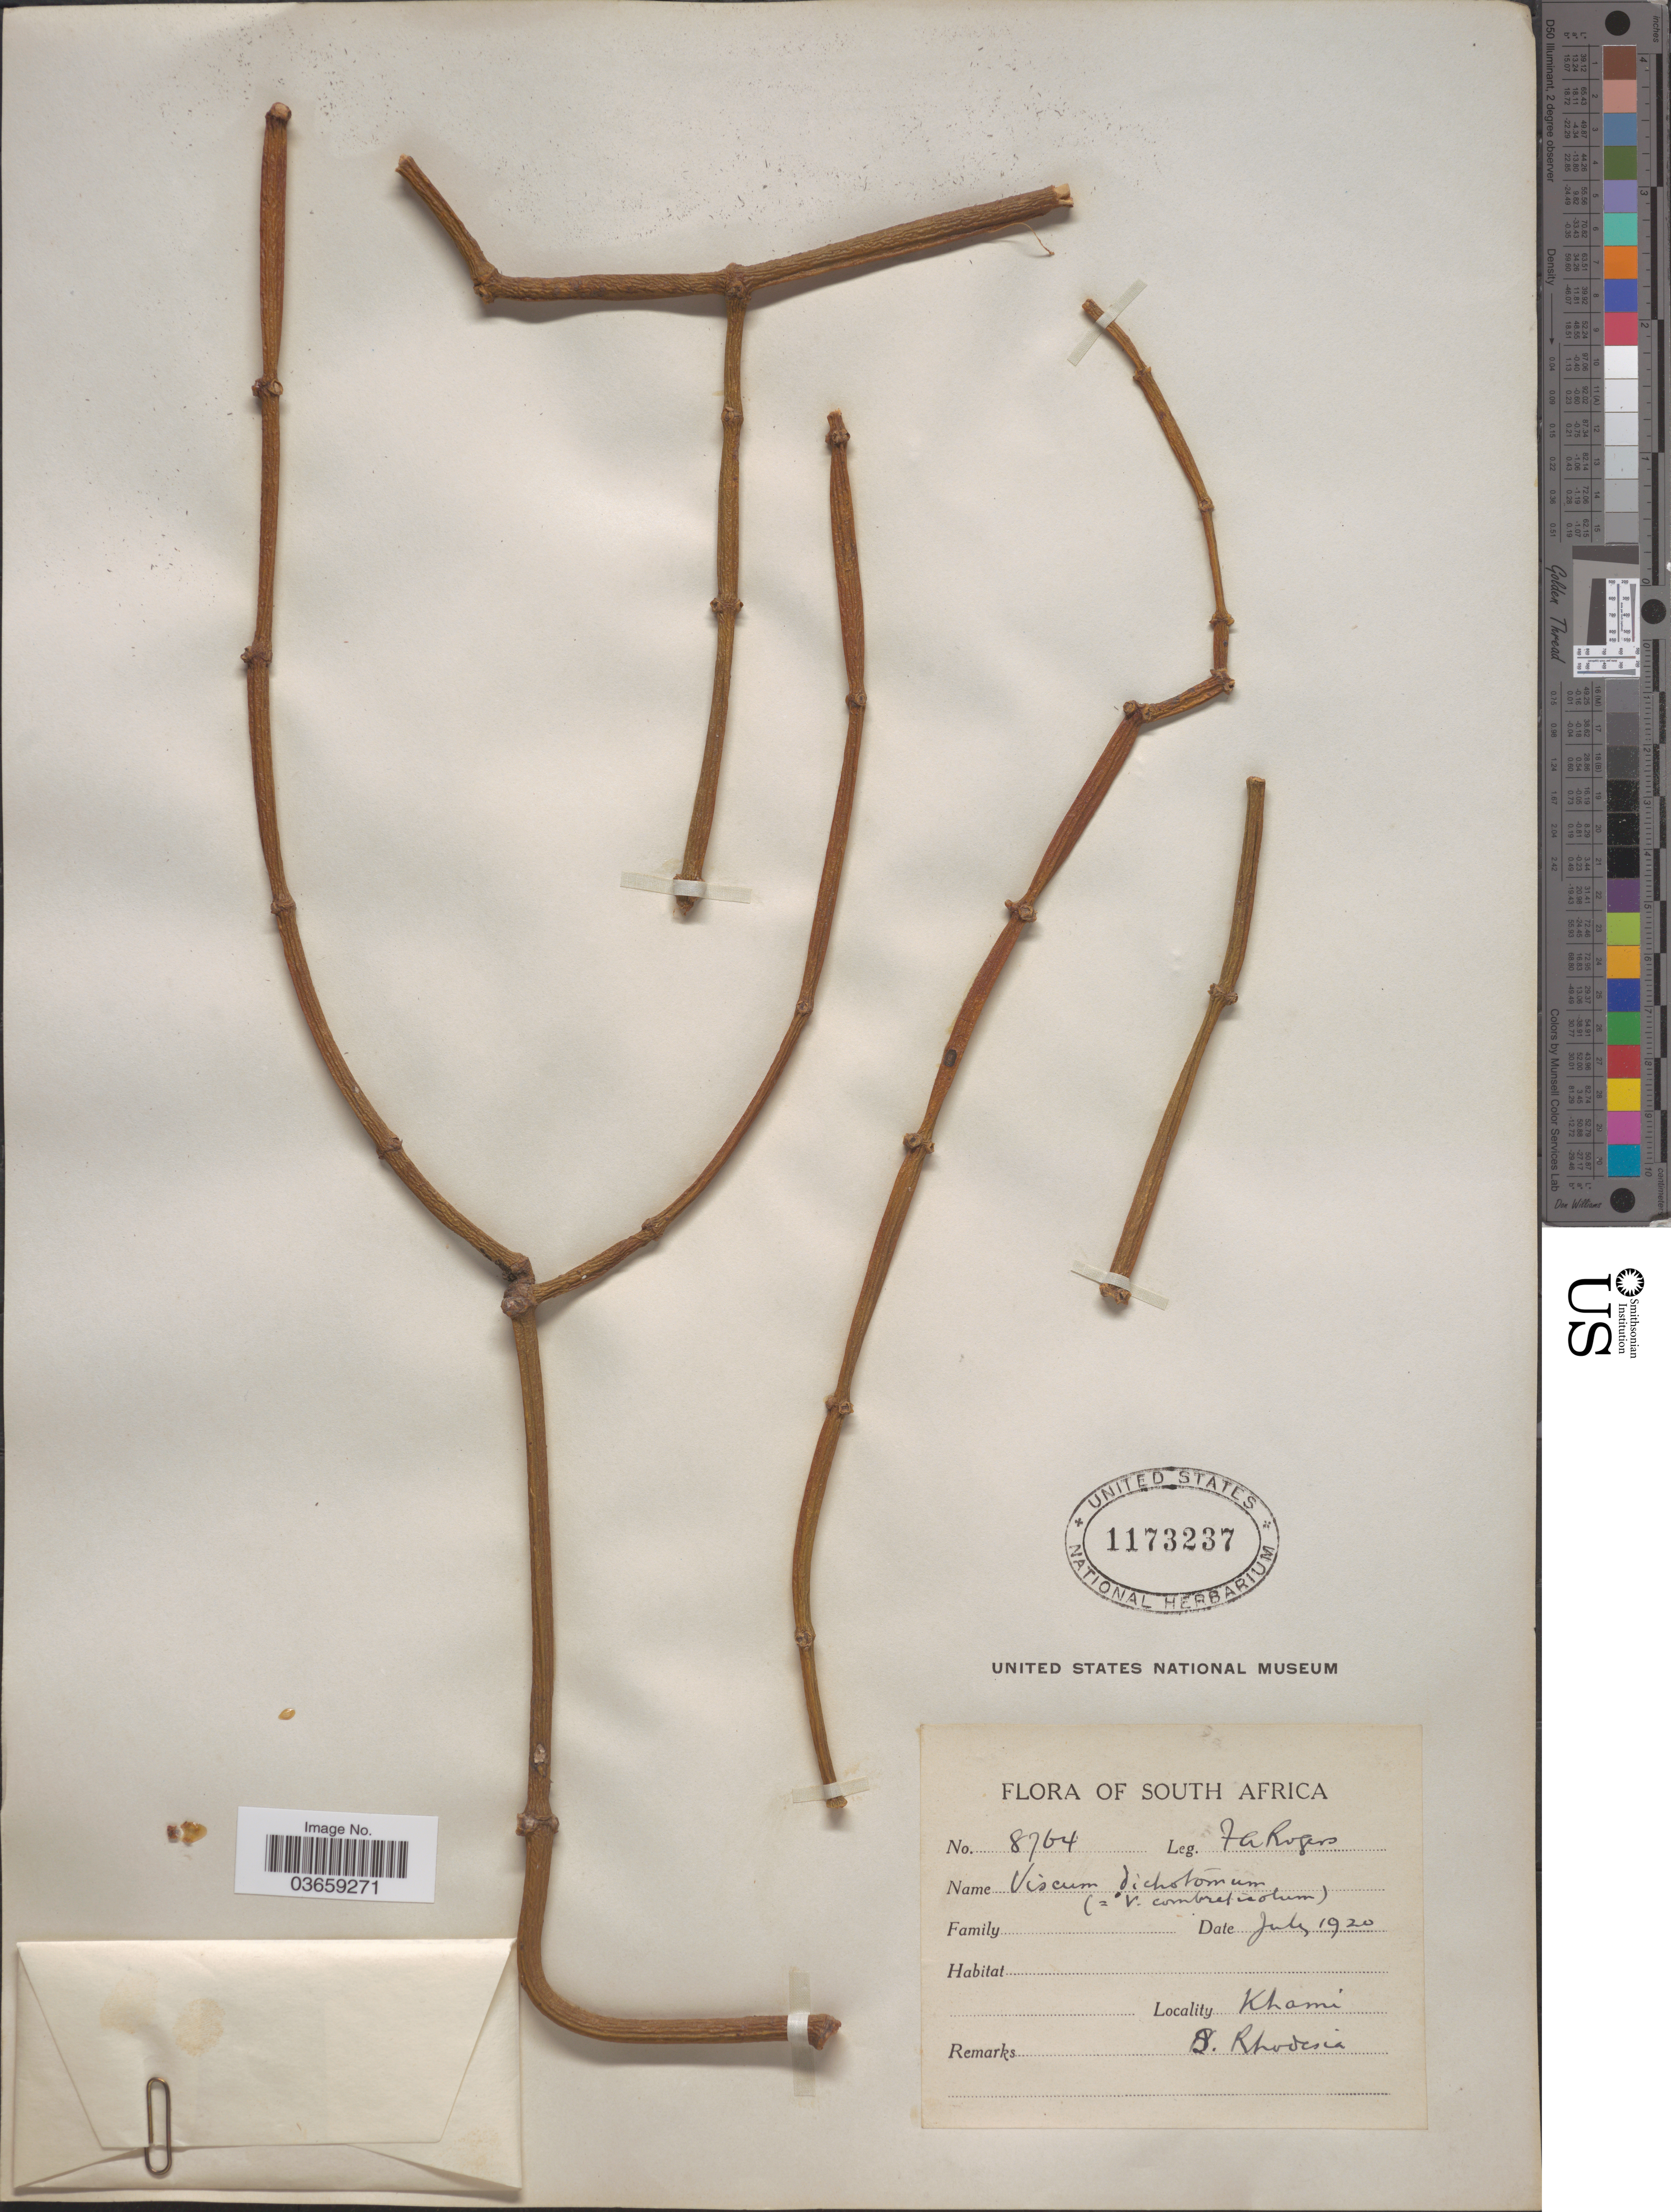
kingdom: Plantae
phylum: Tracheophyta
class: Magnoliopsida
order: Santalales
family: Viscaceae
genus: Viscum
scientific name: Viscum combreticola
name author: Engl.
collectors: F. A. Rogers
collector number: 8764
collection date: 1920-07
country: Zimbabwe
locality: Khami. S. Rhodesia.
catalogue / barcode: US 1173237